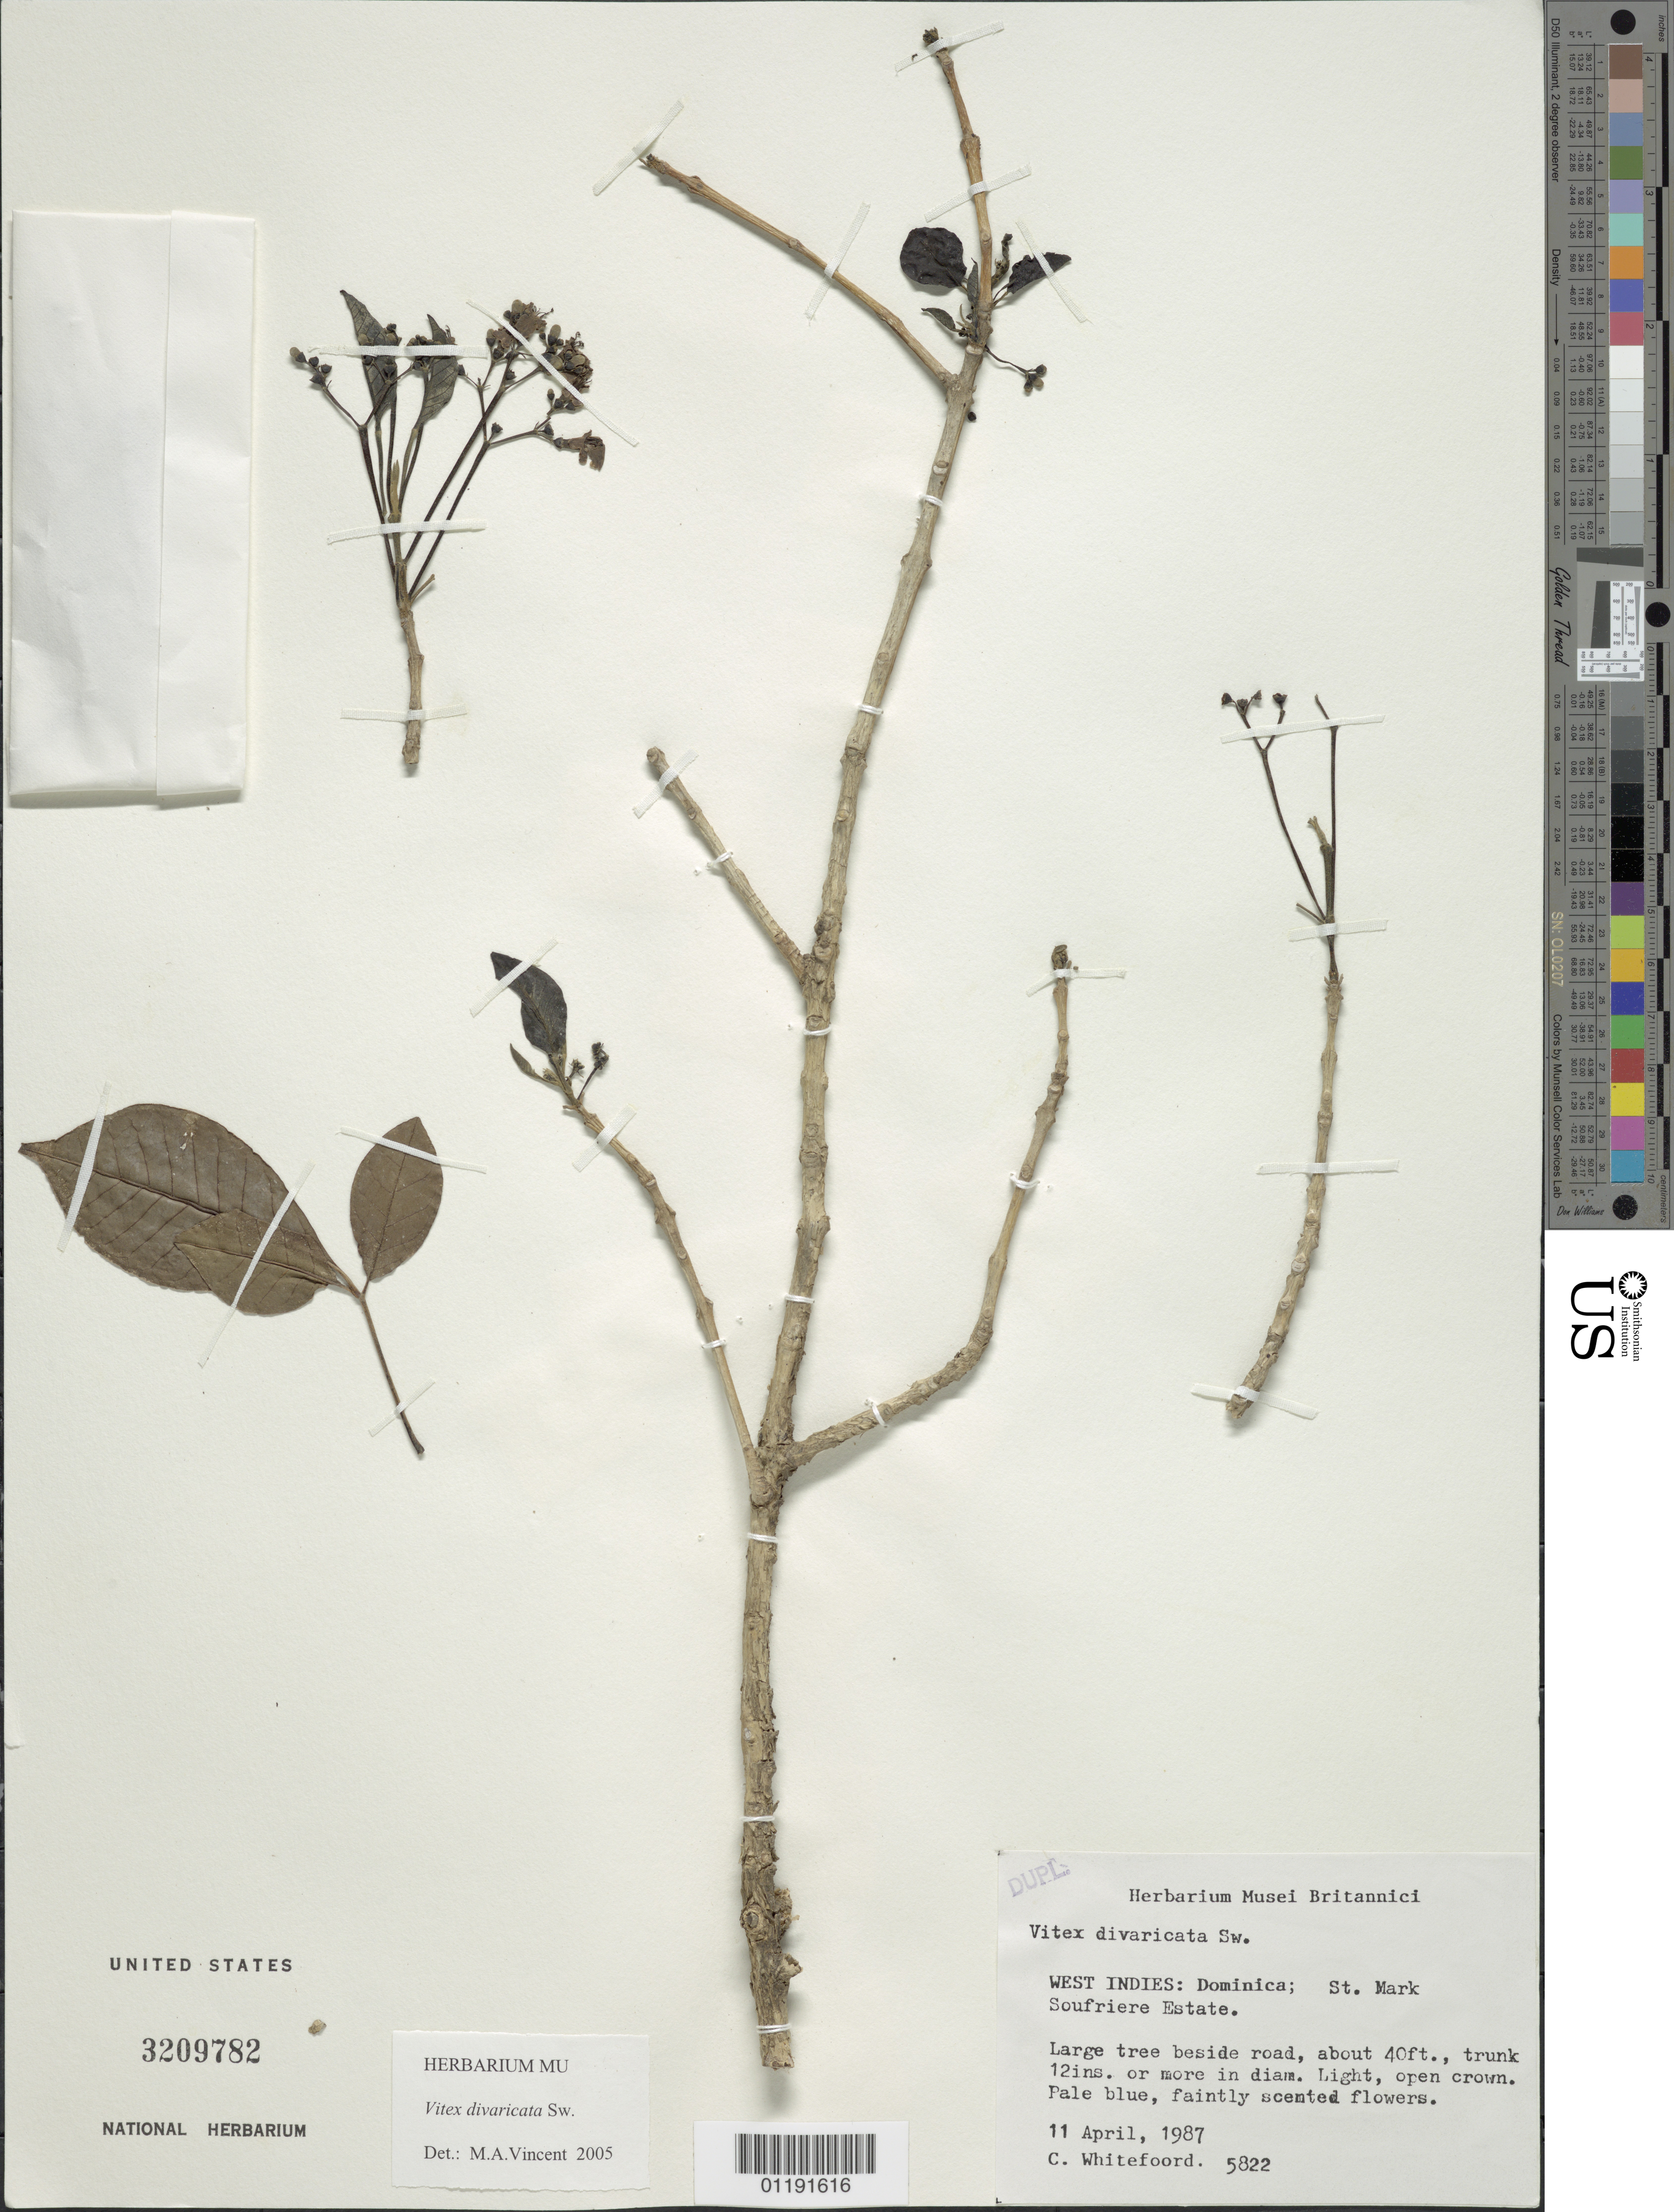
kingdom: Plantae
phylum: Tracheophyta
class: Magnoliopsida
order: Lamiales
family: Lamiaceae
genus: Vitex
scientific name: Vitex divaricata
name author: Sw.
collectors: C. Whitefoord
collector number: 5822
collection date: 1987-04-11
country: Dominica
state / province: St. Mark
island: Dominica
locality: Soufriere Estate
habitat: Beside road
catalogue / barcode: US 3209782